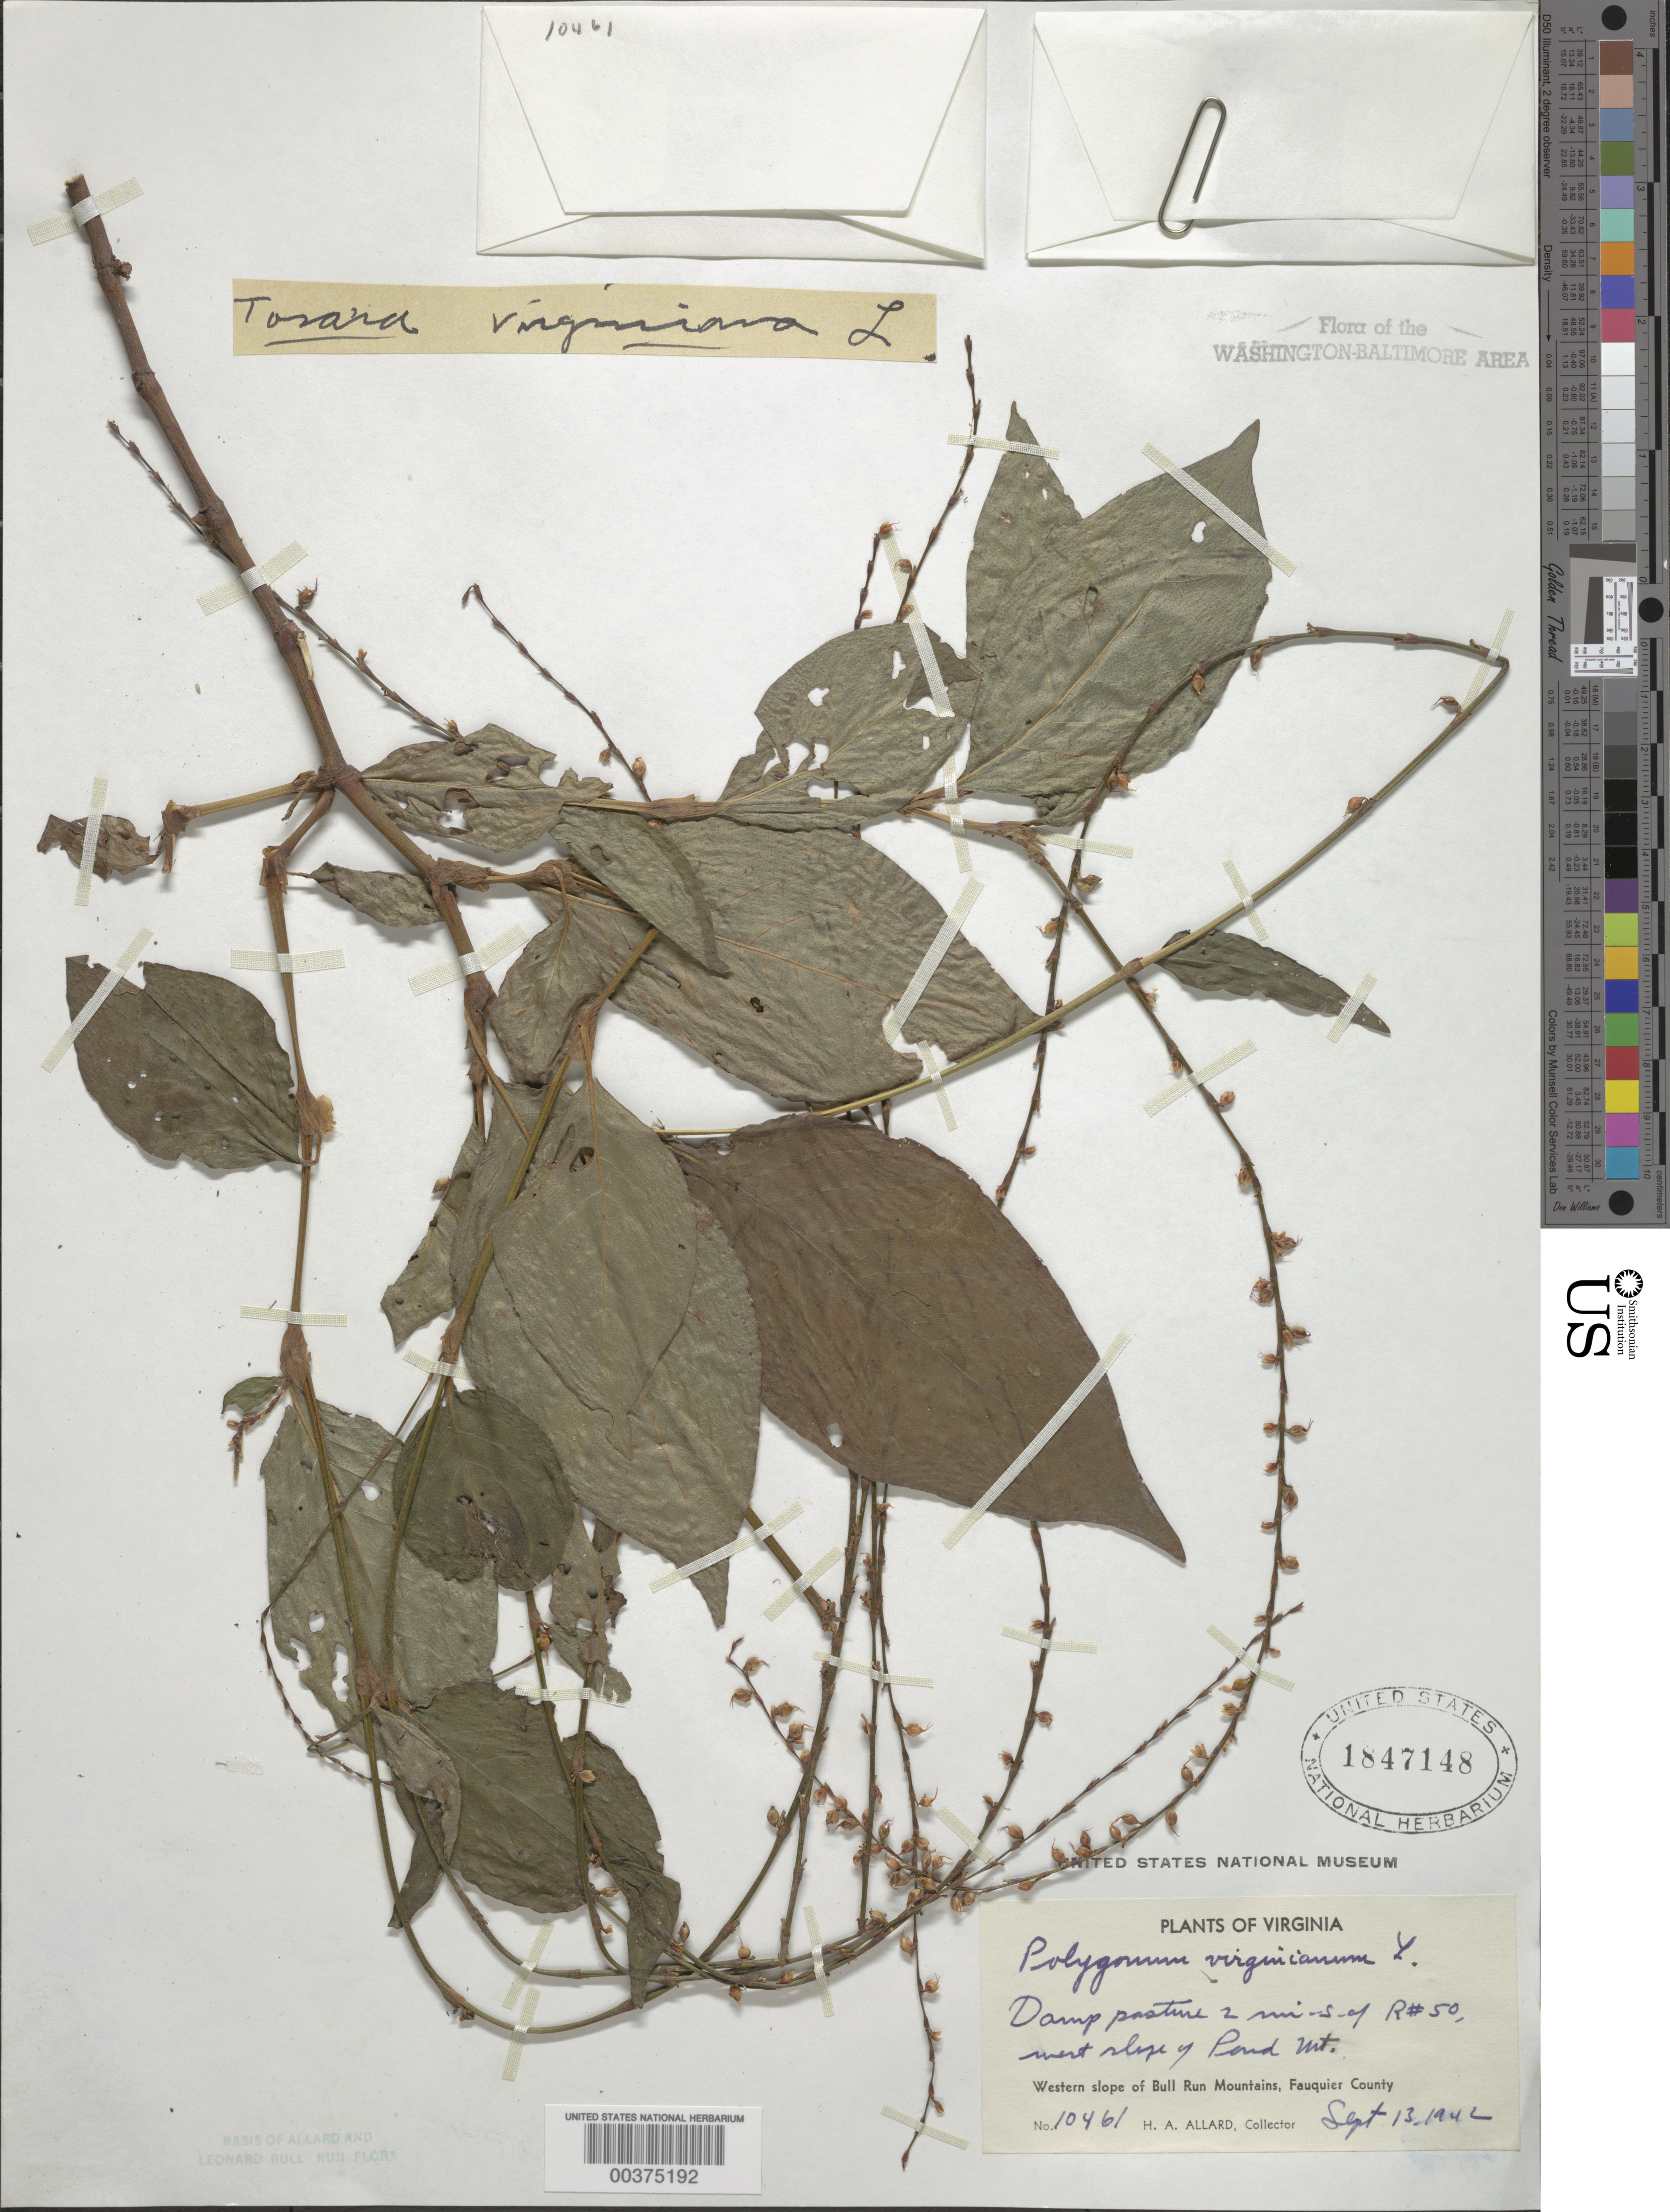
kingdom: Plantae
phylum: Tracheophyta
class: Magnoliopsida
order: Caryophyllales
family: Polygonaceae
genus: Persicaria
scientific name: Persicaria virginiana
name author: (L.) Gaertn.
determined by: Atha, D. E.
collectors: H. A. Allard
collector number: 10461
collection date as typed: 13 Sep 1942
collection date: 1942-09-13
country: United States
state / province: Virginia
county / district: Fauquier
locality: South of Route 50, Pond Mountain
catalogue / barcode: US 1847148